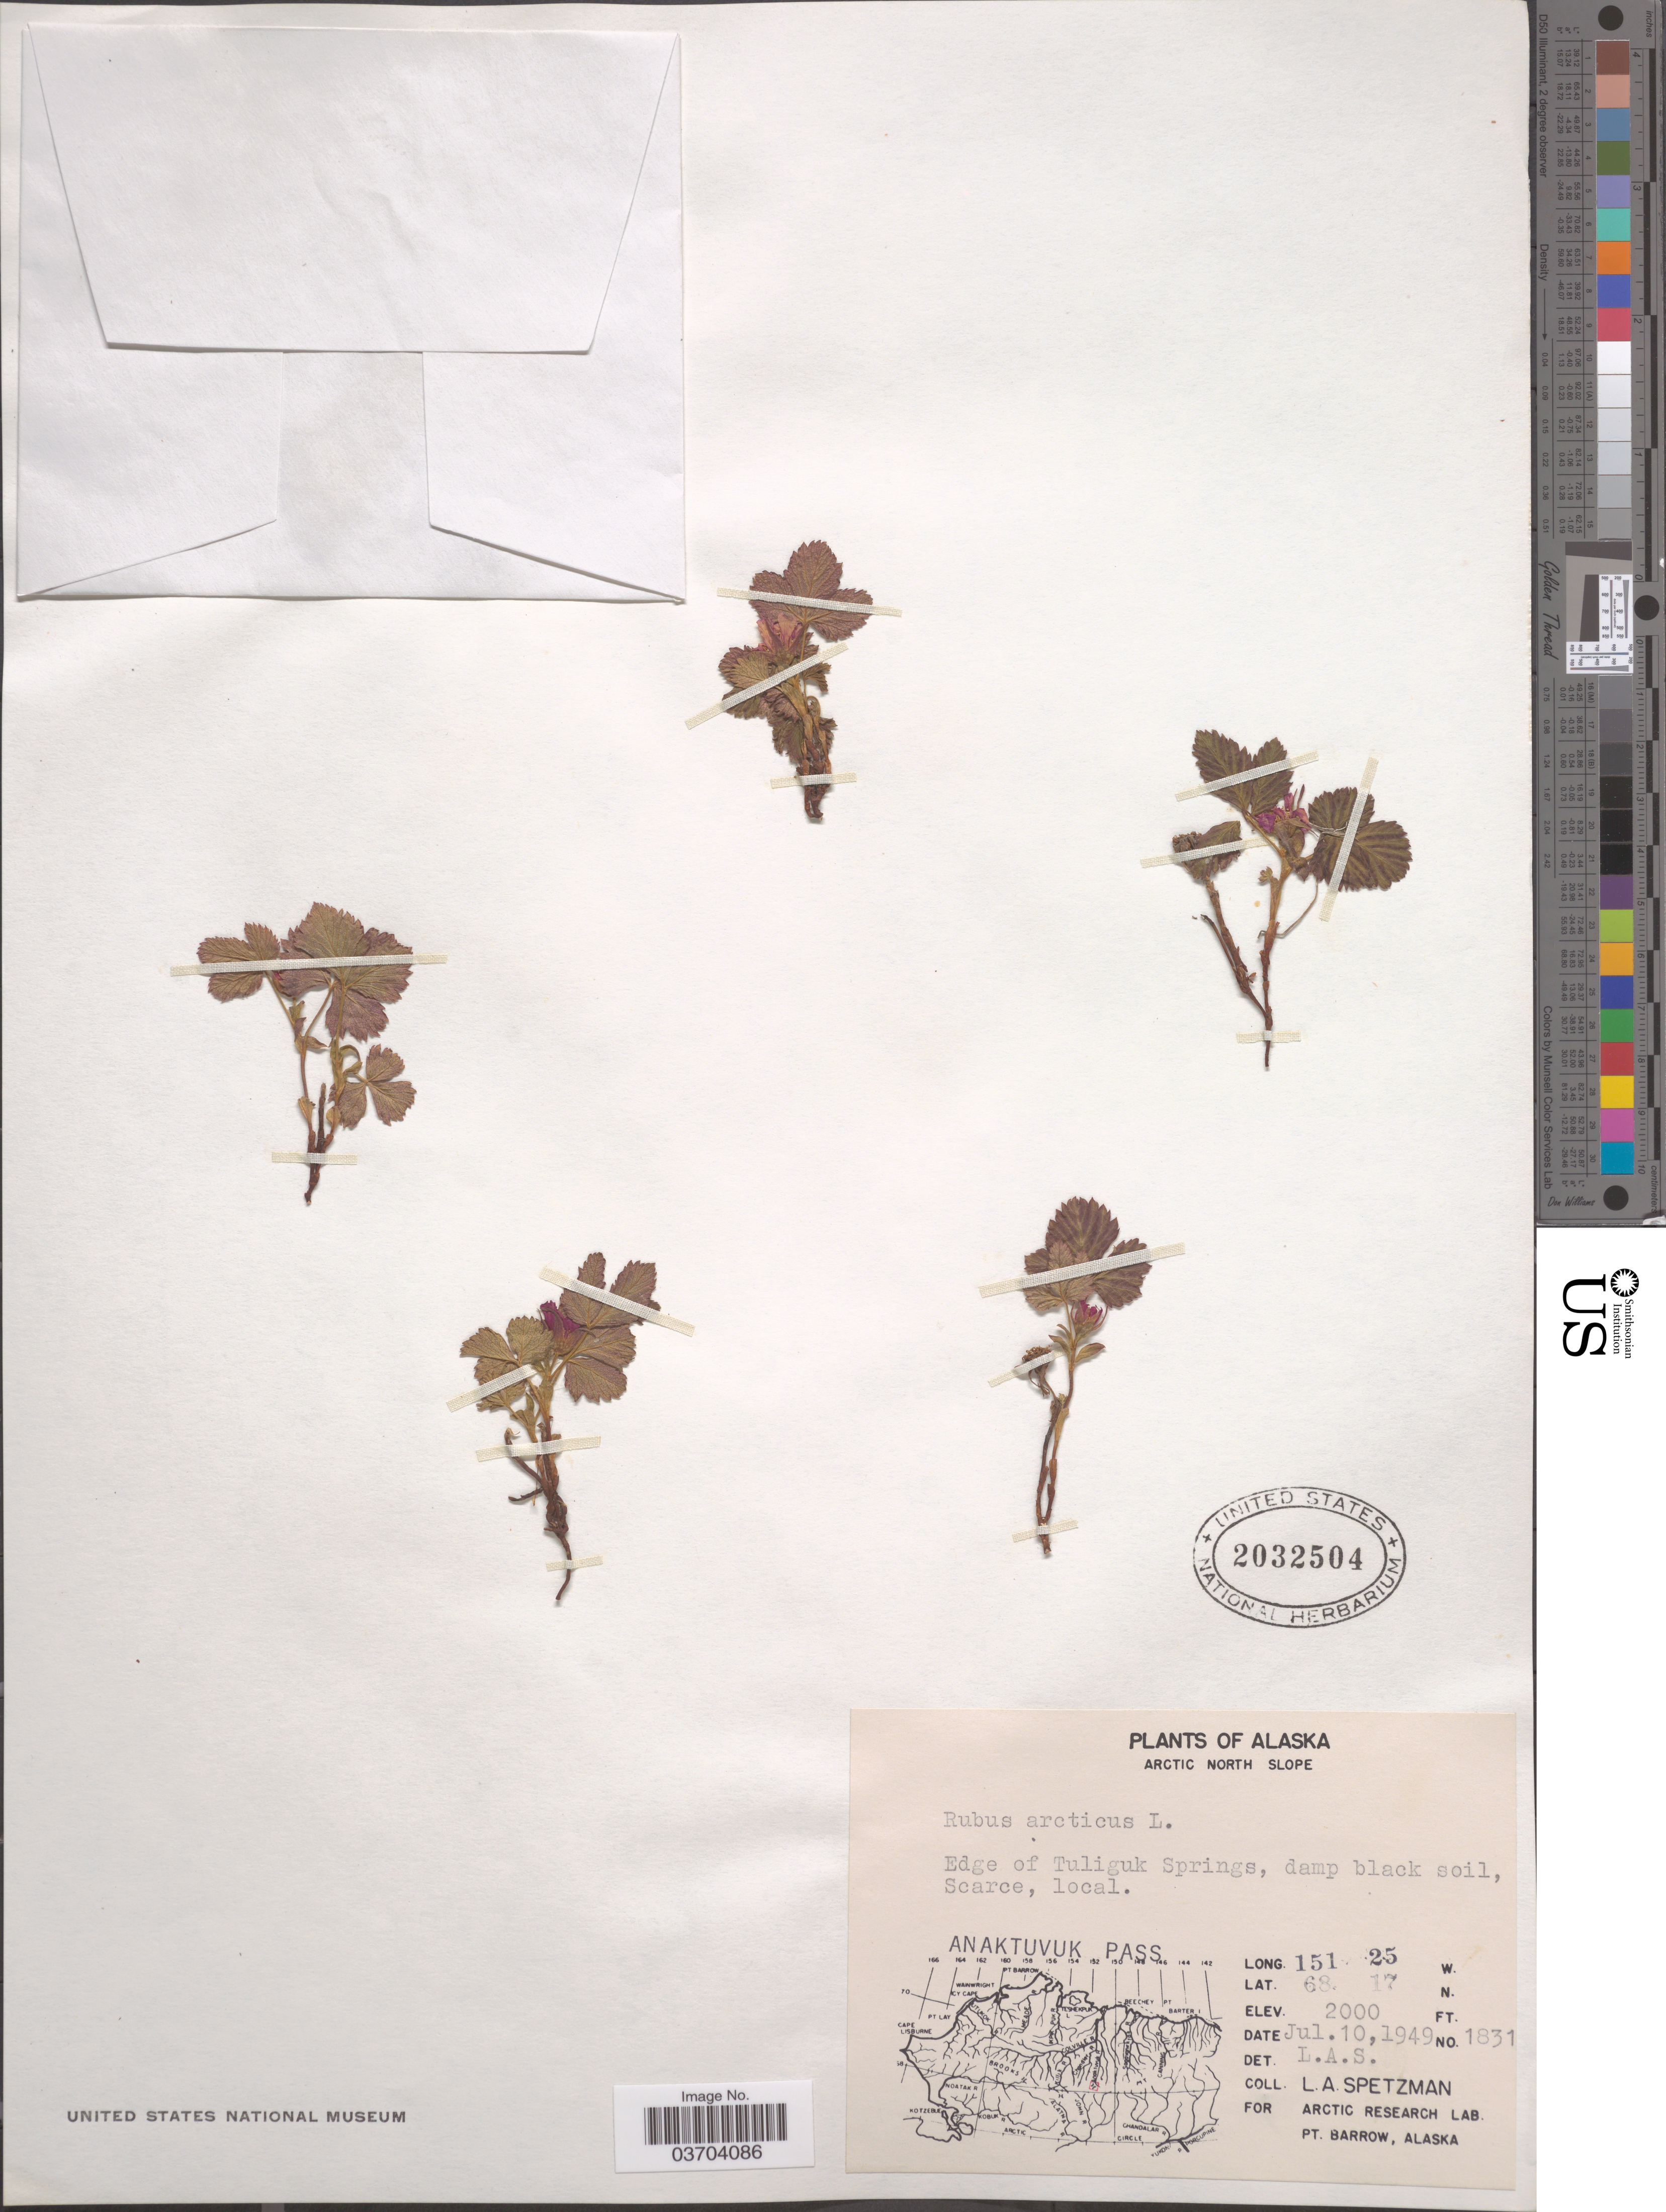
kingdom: Plantae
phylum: Tracheophyta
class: Magnoliopsida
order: Rosales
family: Rosaceae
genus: Rubus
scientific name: Rubus arcticus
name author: L.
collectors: L. Spetzman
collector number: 1831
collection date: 1949-07-10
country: United States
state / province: Alaska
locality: Arctic North Slope. Edge of Tuliguk Springs. Anaktuvuk Pass.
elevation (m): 610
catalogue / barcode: US 2032504